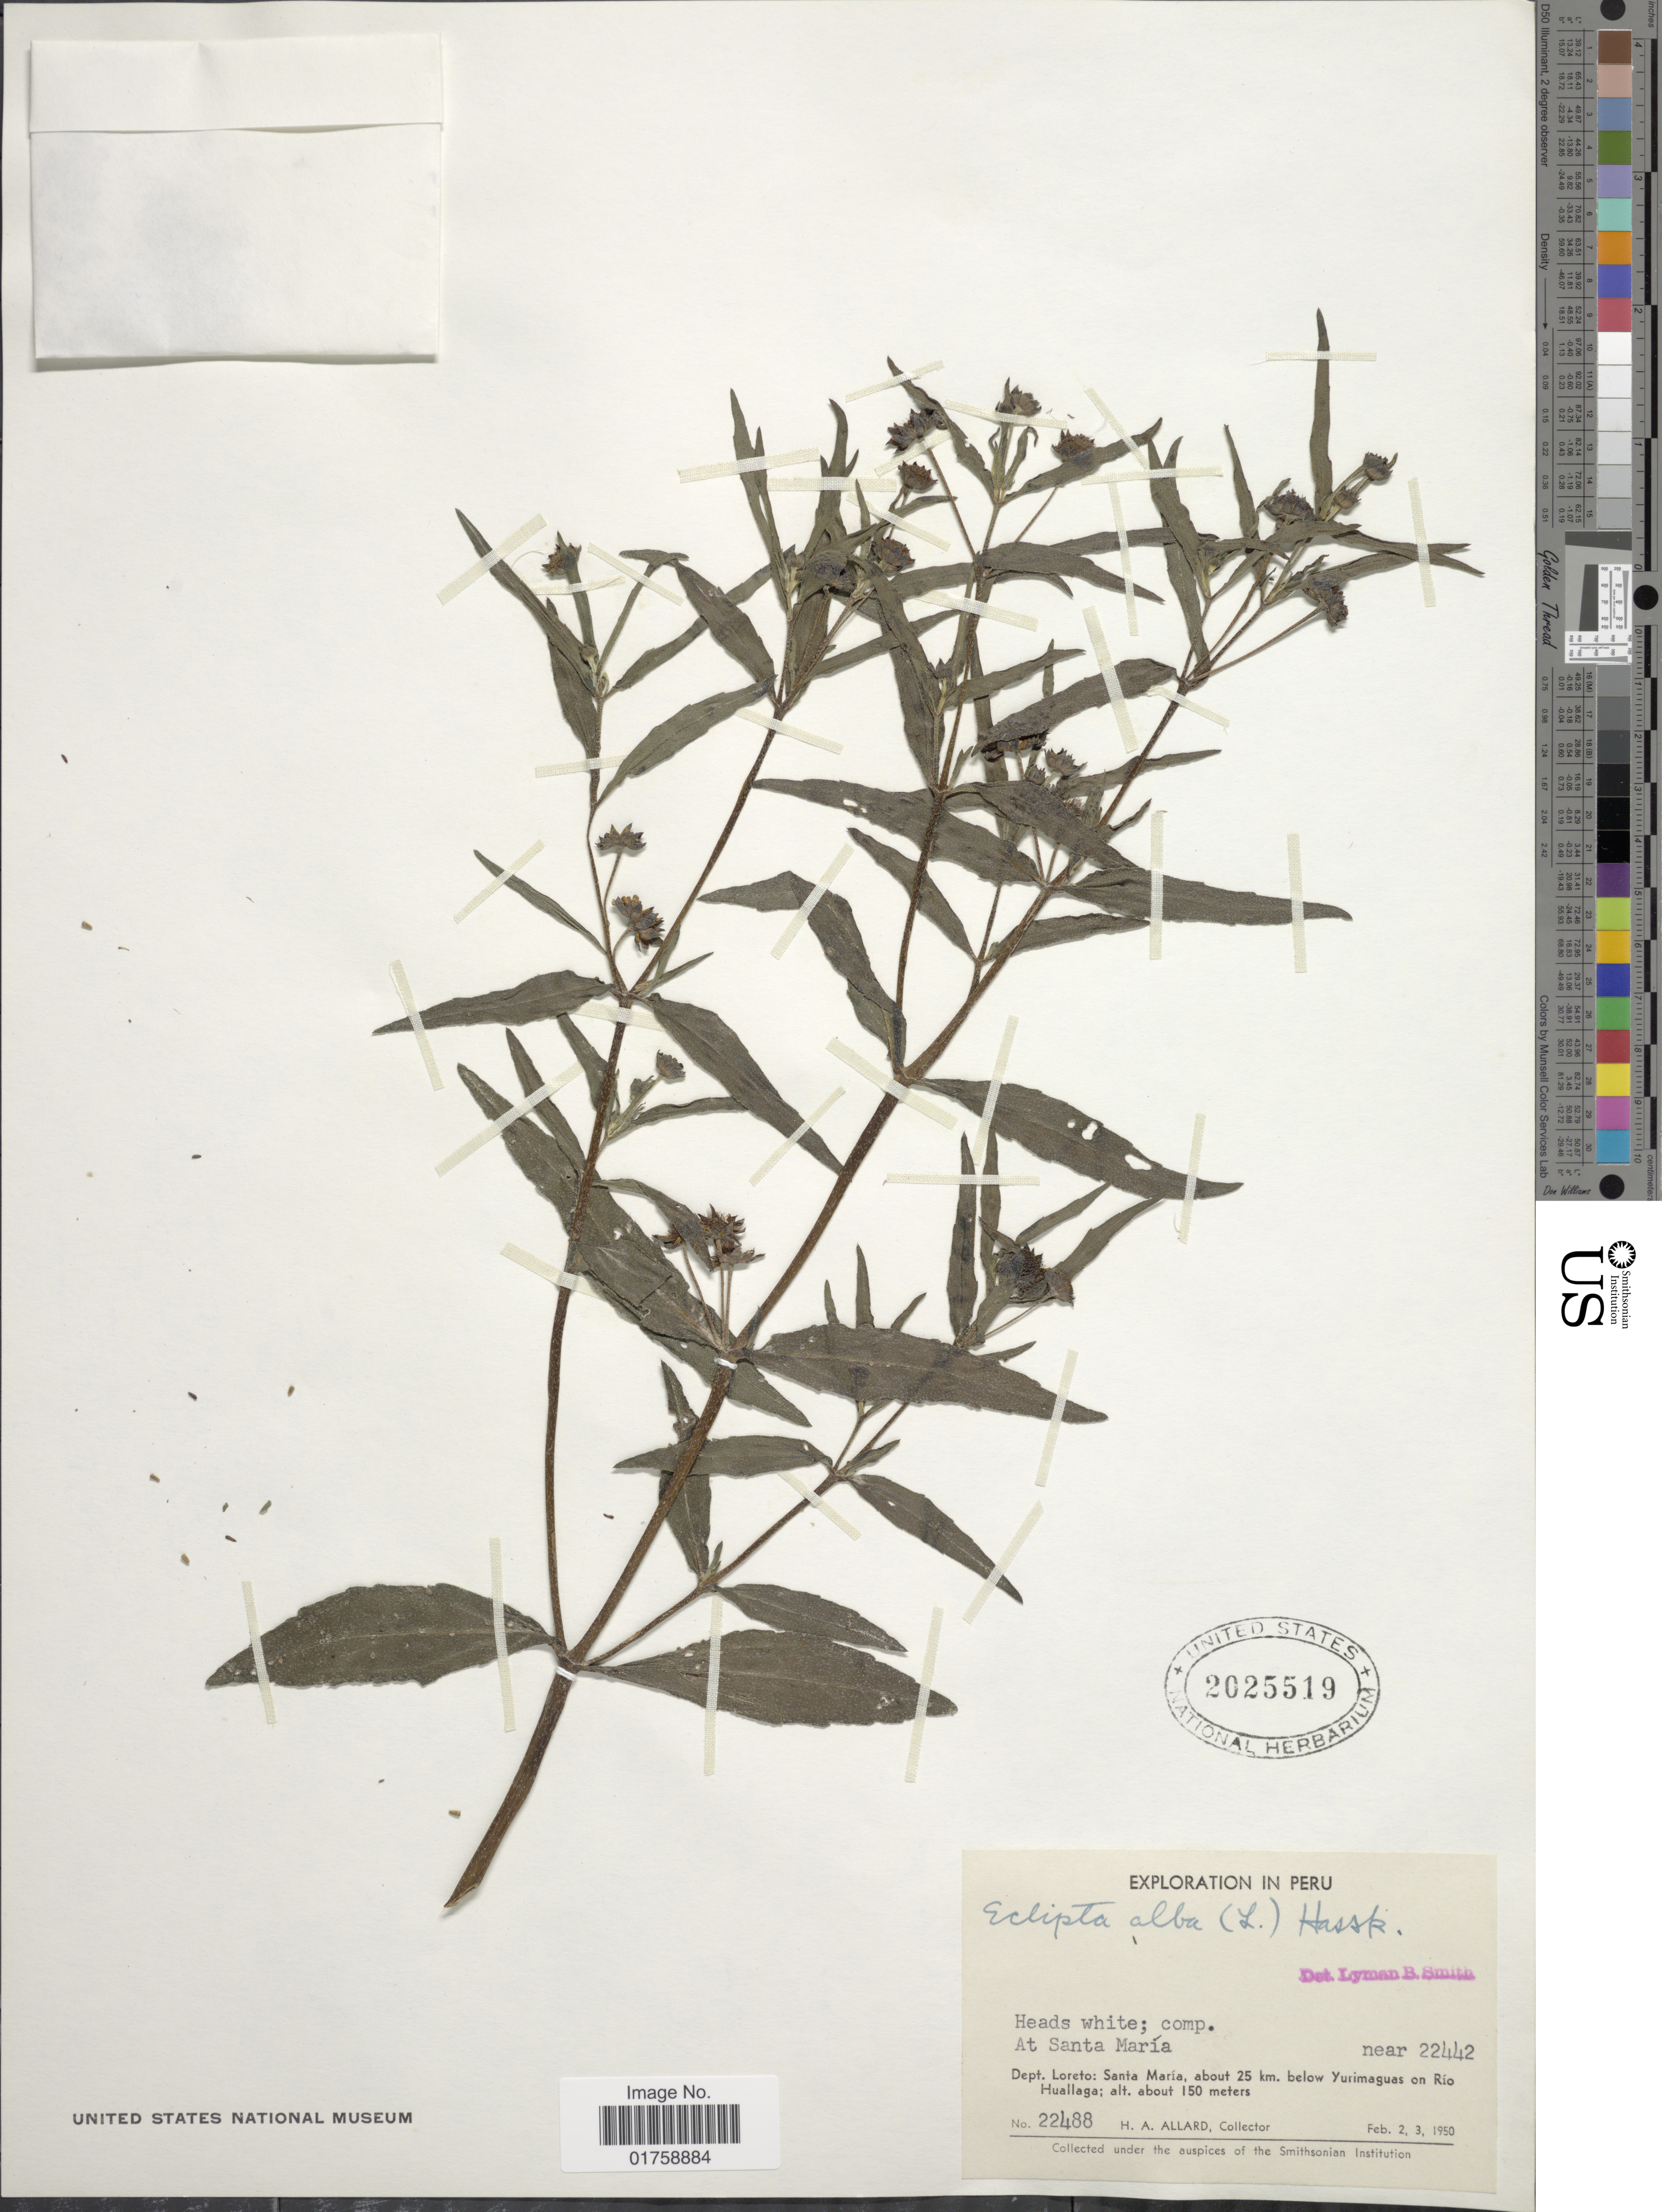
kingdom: Plantae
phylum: Tracheophyta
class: Magnoliopsida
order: Asterales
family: Asteraceae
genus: Eclipta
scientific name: Eclipta alba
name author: (L.) Hassk.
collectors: H. A. Allard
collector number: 22488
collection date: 1950-02-02/1950-02-03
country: Peru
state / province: Loreto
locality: Dept. Loreto: Santa Maria, about 25 km. below Yurimaguas on Rio Huallaga. At Santa Maria, near 22442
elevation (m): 150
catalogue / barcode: US 2025519